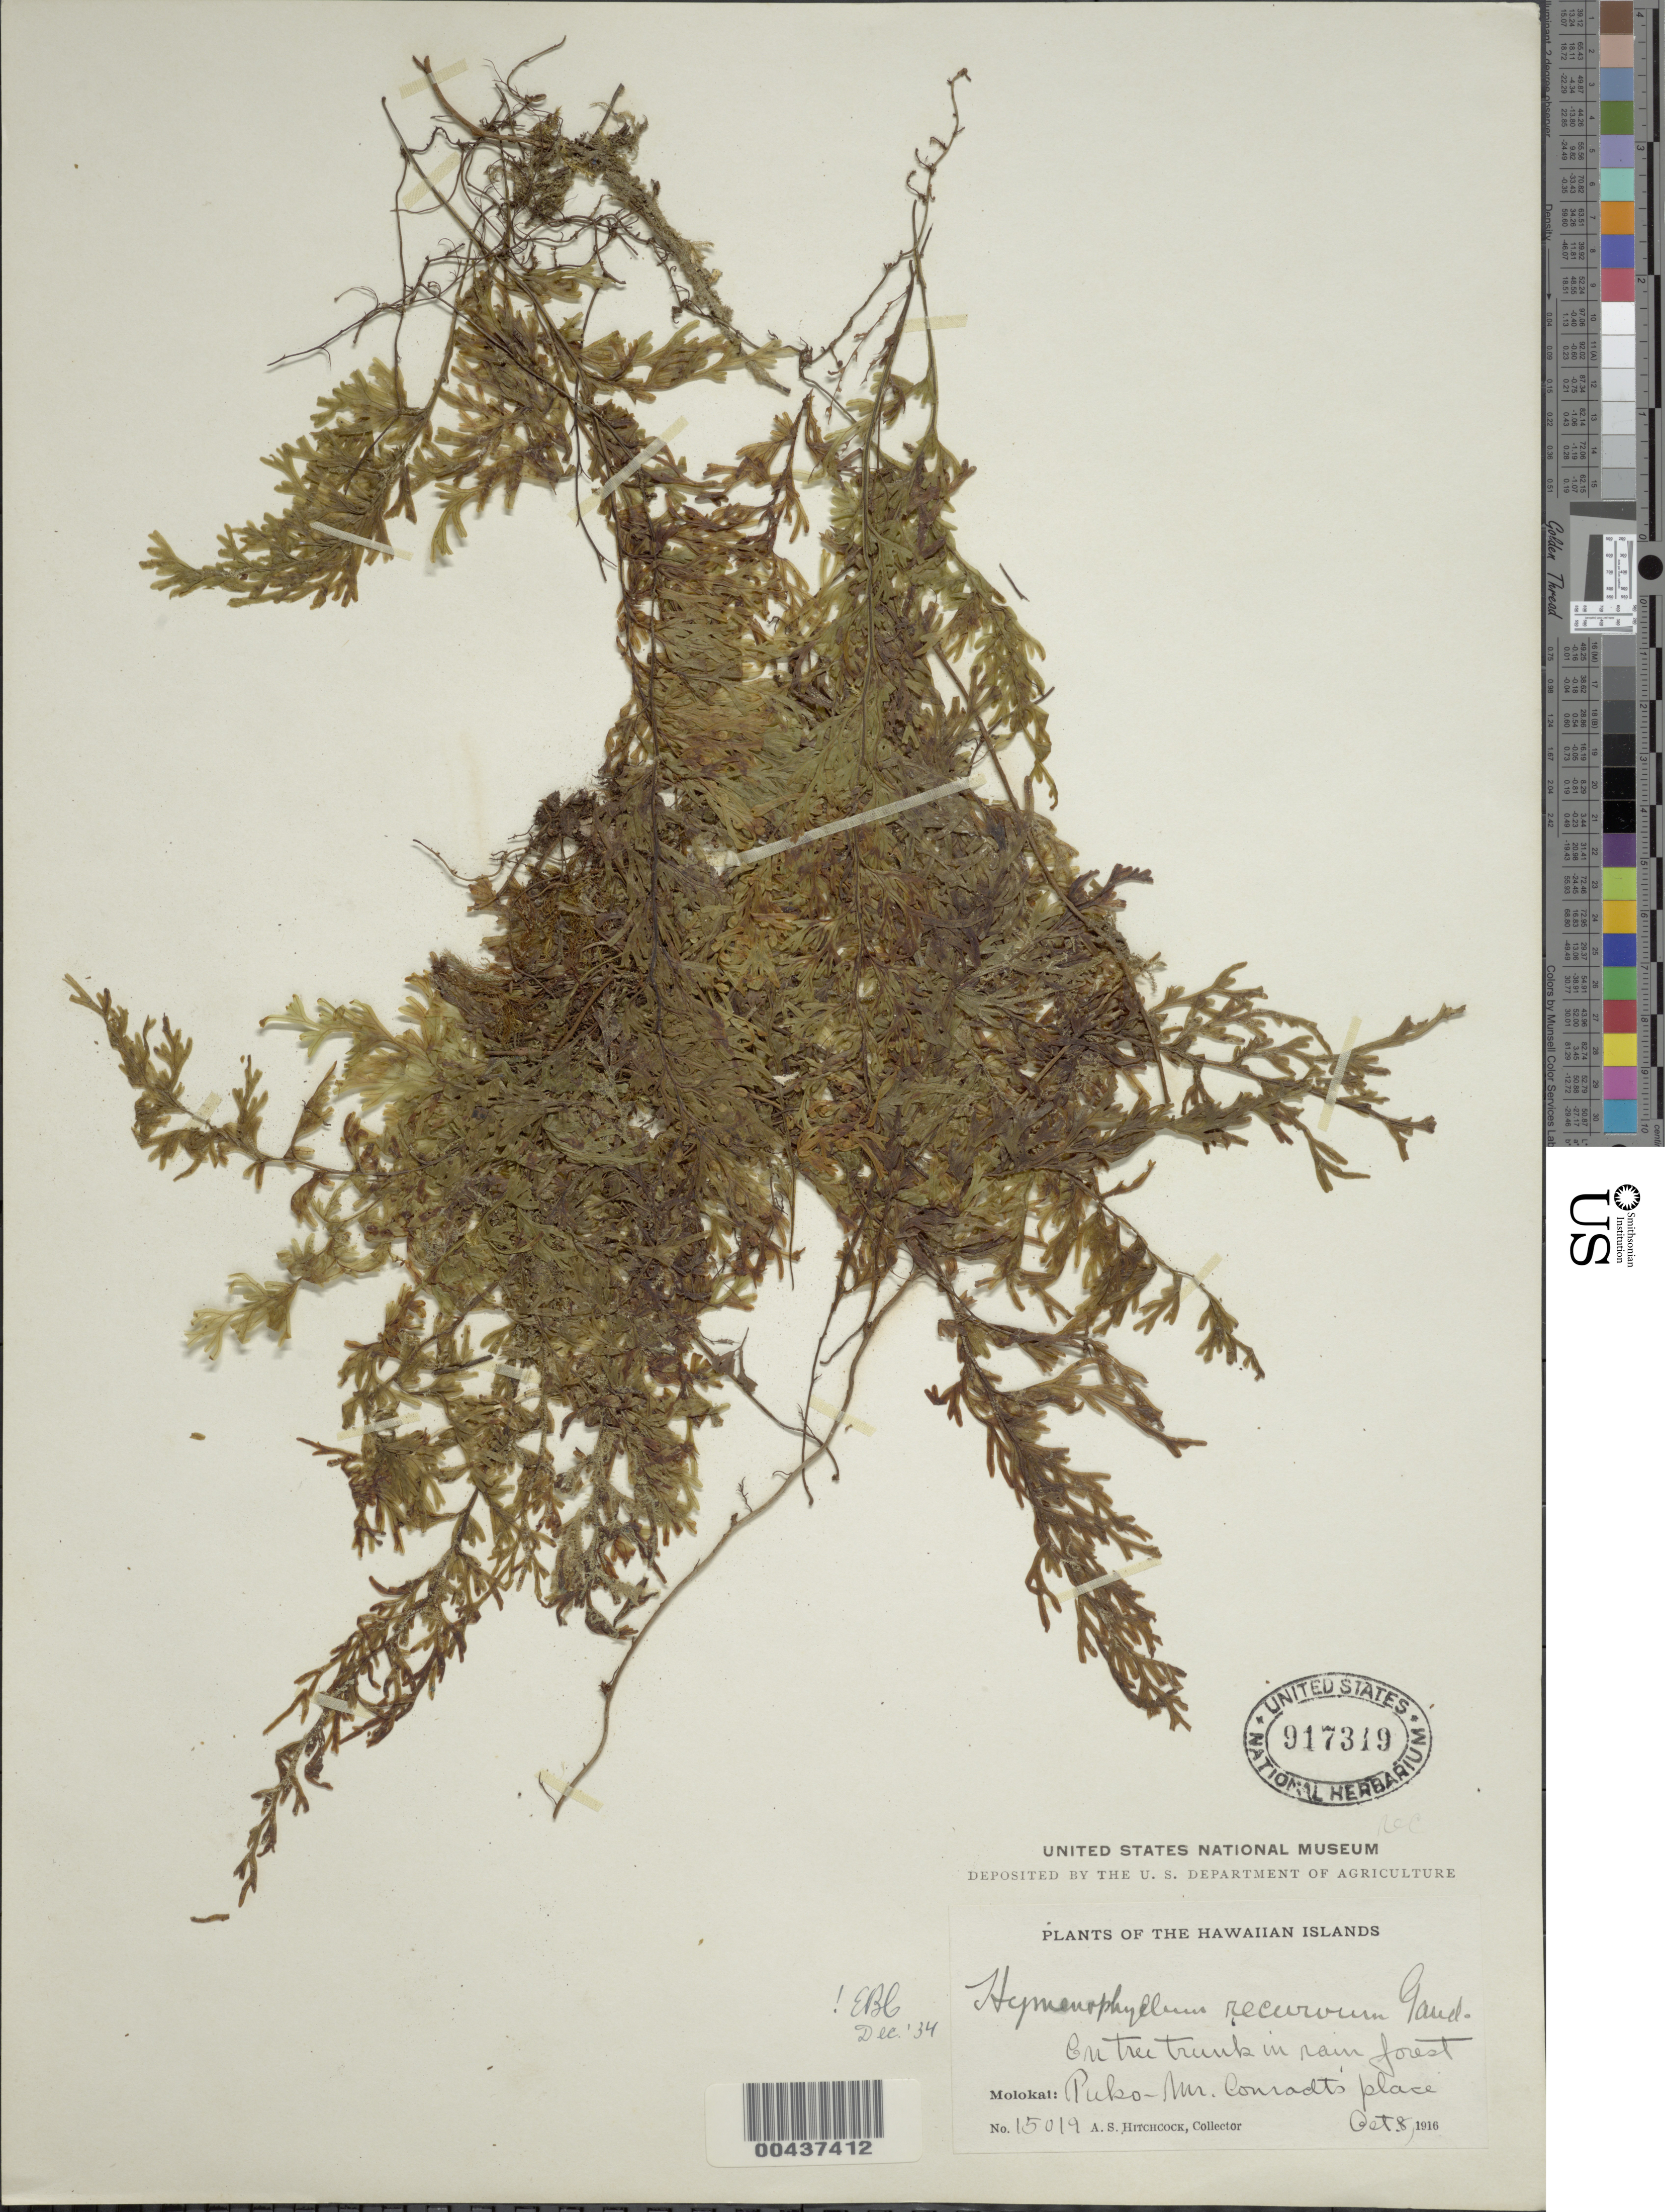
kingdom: Plantae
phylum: Tracheophyta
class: Polypodiopsida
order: Hymenophyllales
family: Hymenophyllaceae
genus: Hymenophyllum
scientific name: Hymenophyllum recurvum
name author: Gaudich.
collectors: A. S. Hitchcock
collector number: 15019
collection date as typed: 8 Oct 1916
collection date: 1916-10-08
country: United States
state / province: Hawaii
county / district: Maui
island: Moloka'i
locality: Puko - Mr. Conradt's place, Molokai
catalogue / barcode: US 917319